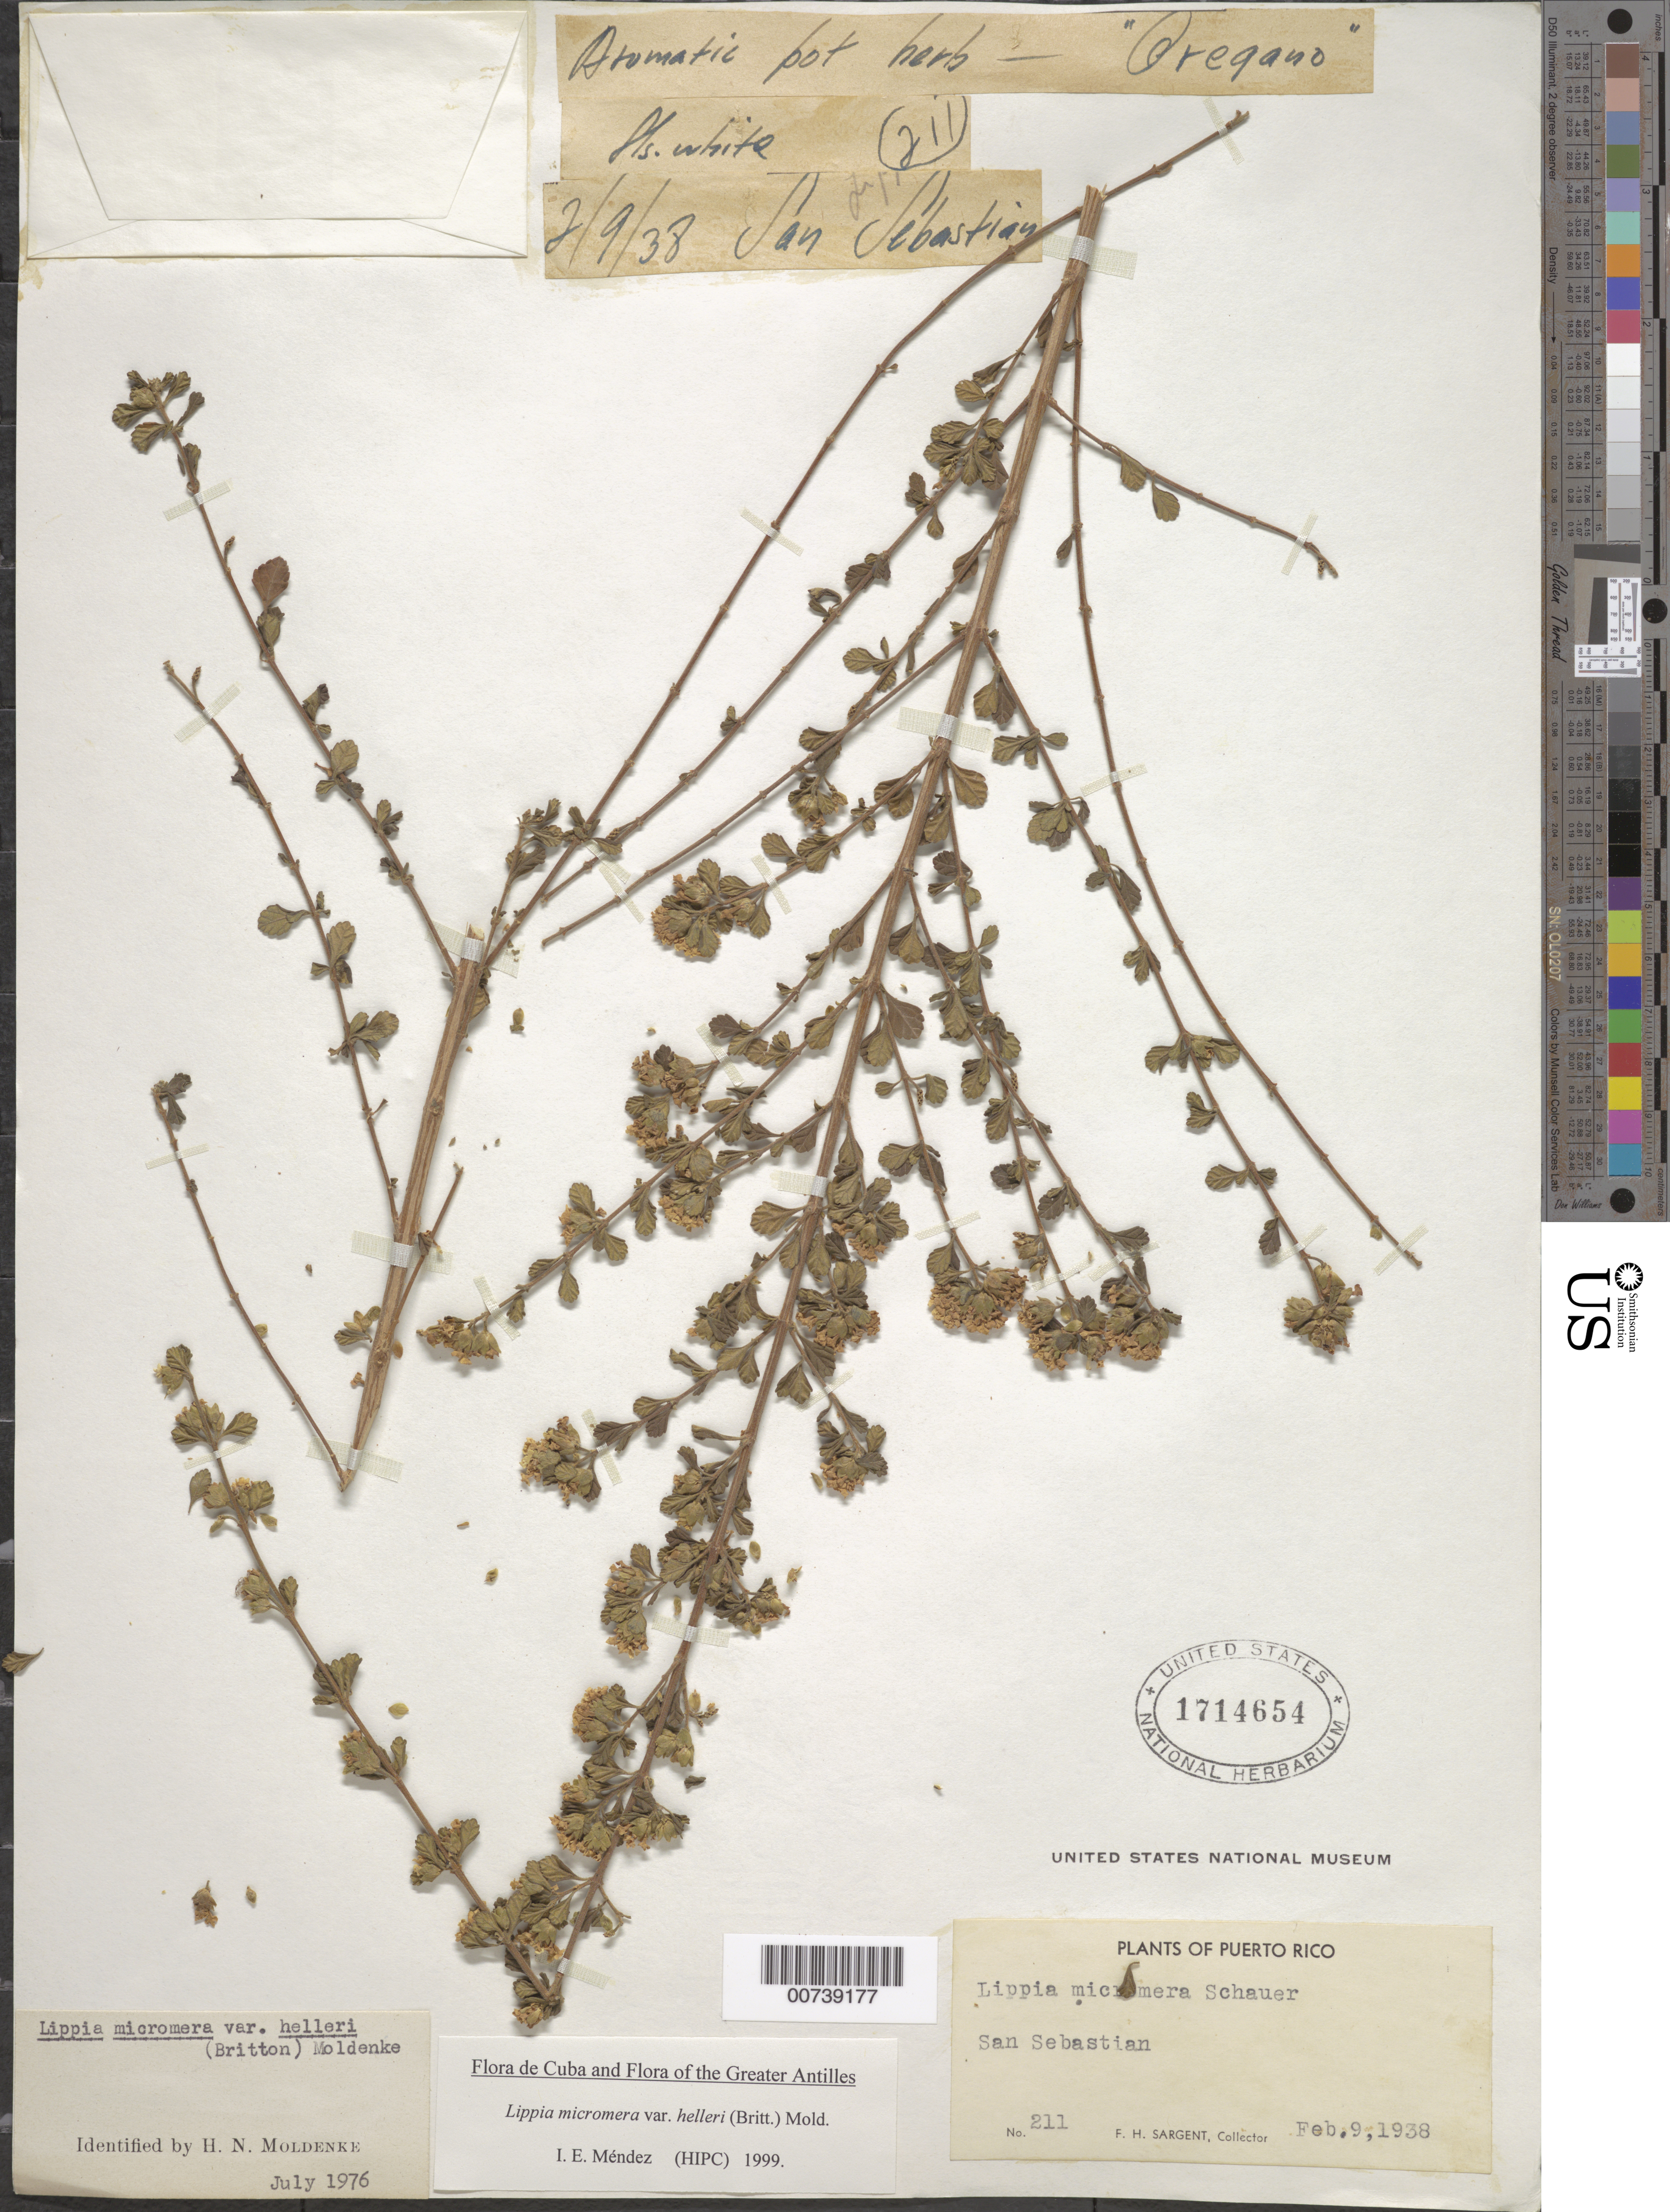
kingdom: Plantae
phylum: Tracheophyta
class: Magnoliopsida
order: Lamiales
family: Verbenaceae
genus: Lippia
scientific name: Lippia micromera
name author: Schauer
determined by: Méndez, Isidro E., (HIPC)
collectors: F. H. Sargent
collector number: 211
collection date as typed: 09 Feb 1938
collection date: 1938-02-09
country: Puerto Rico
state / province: San Sebastián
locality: San Sebastian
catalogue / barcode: US 1714654